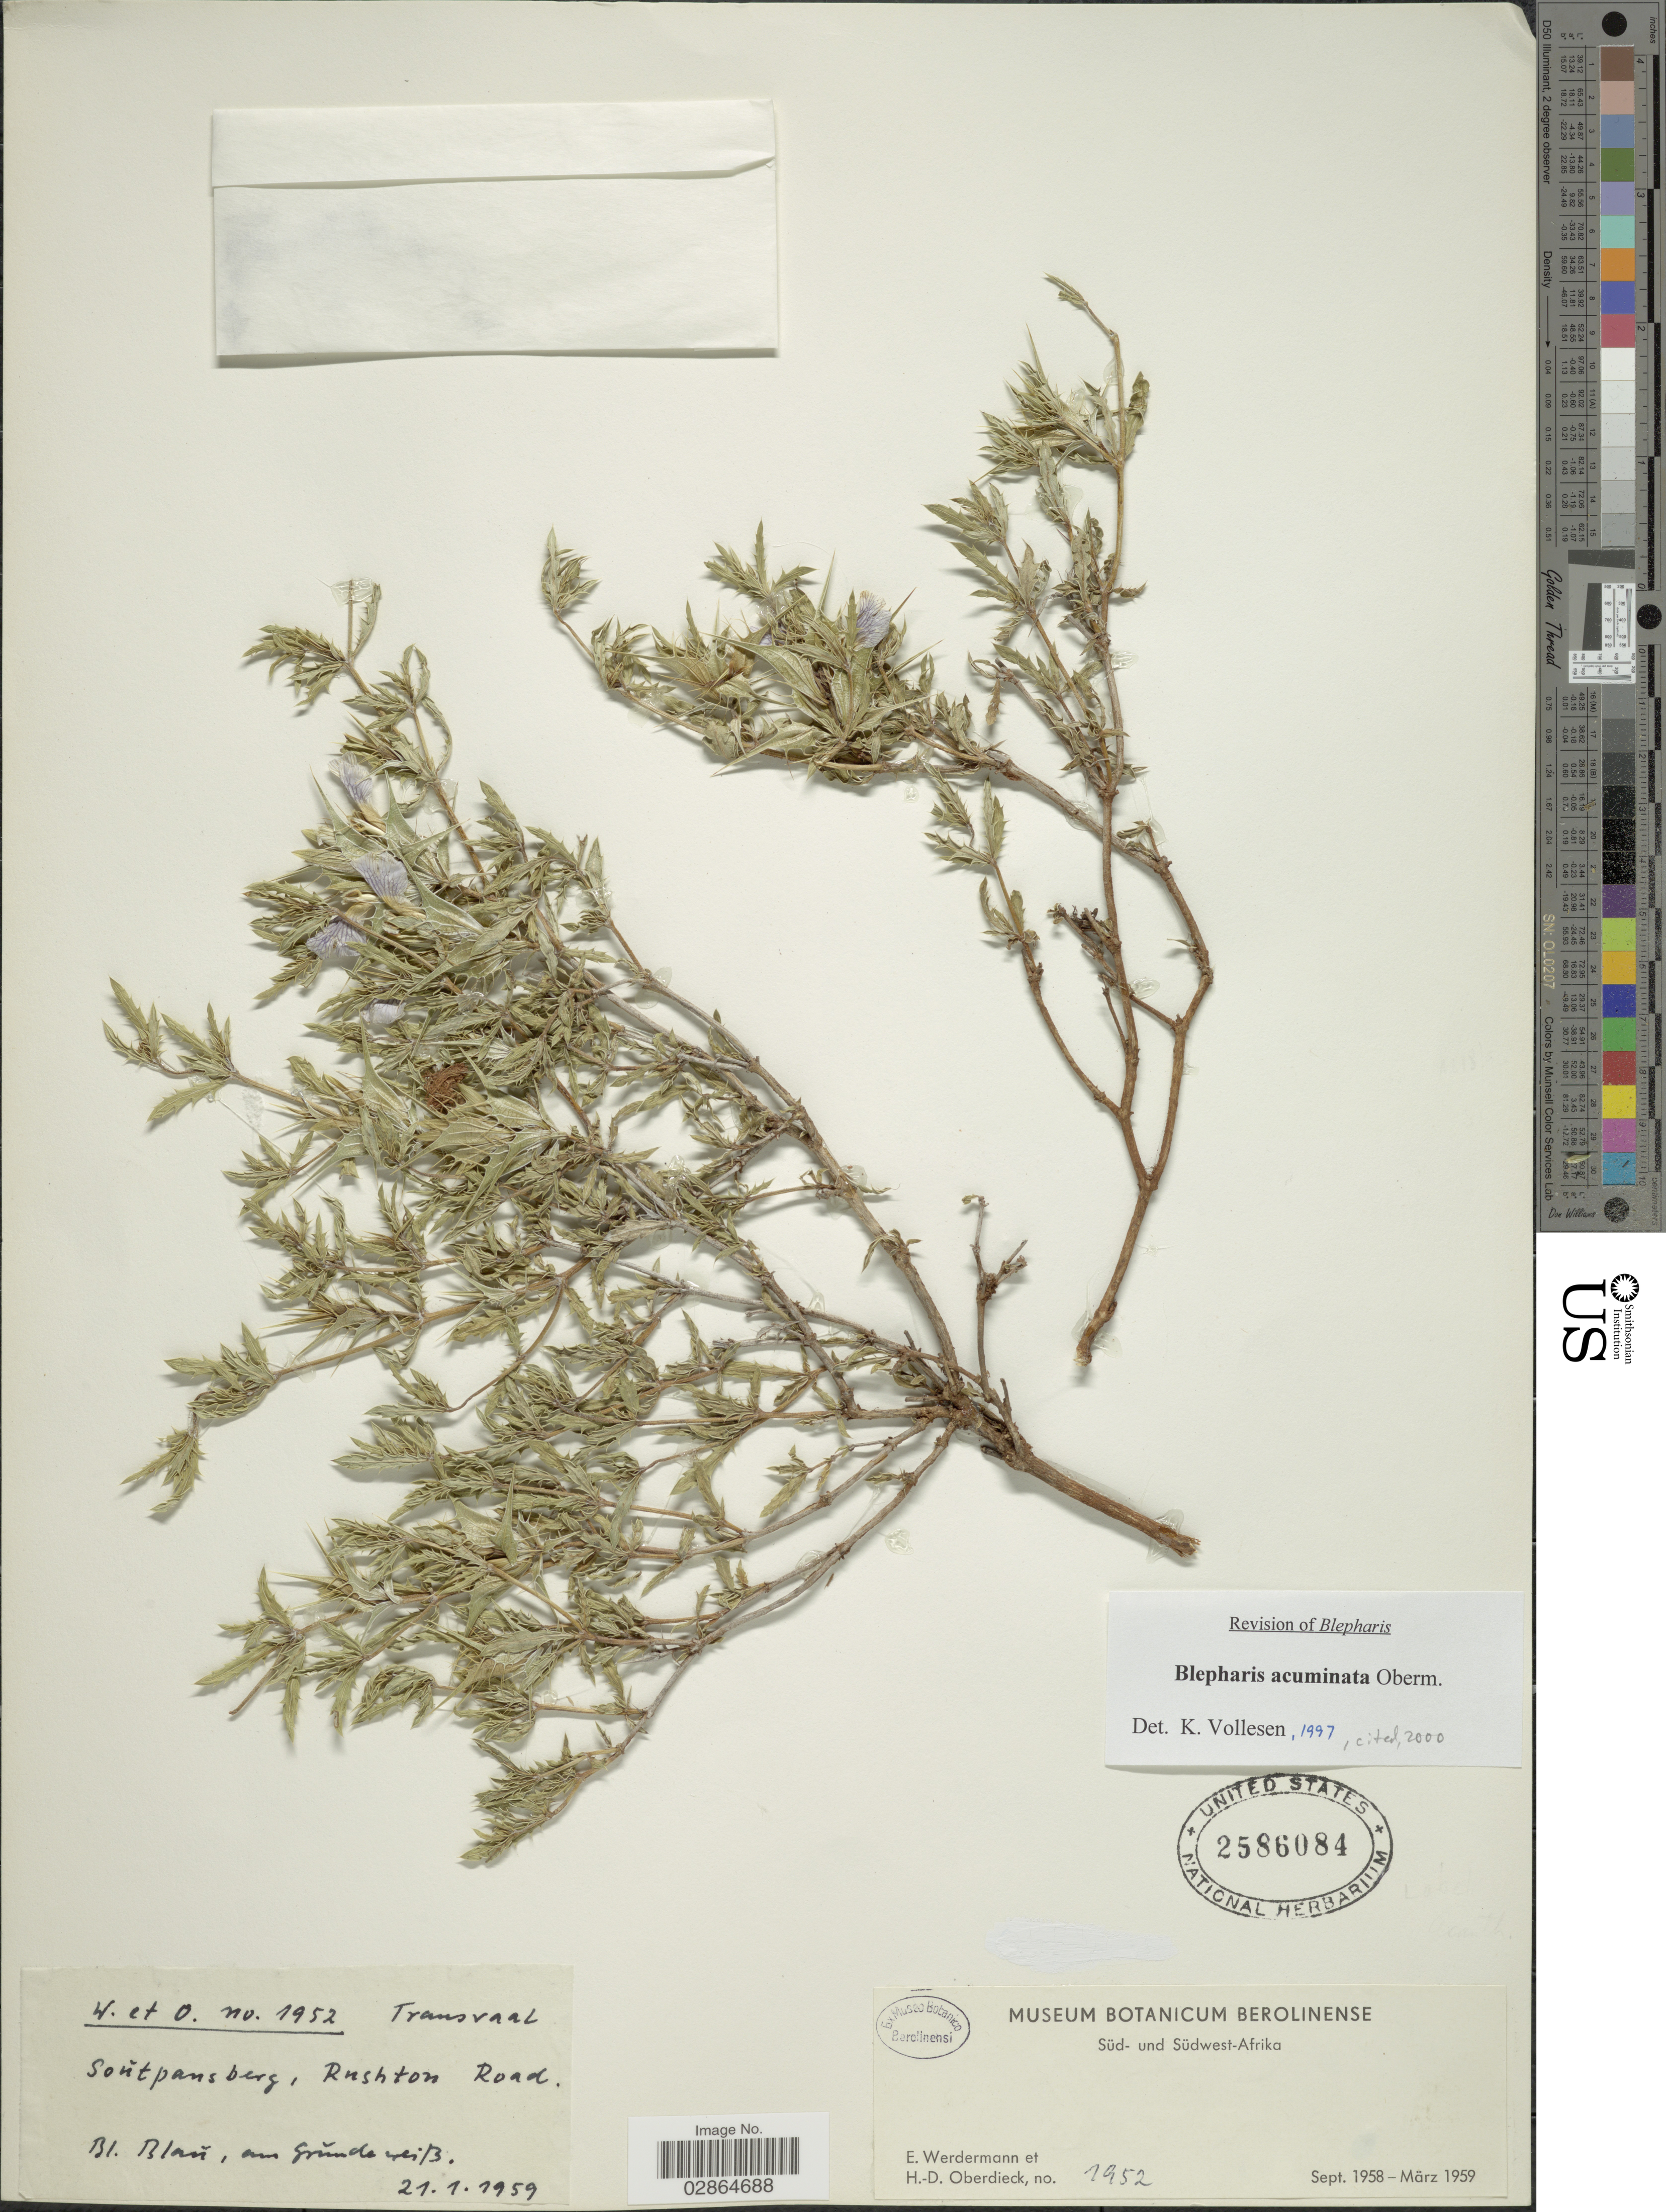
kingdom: Plantae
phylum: Tracheophyta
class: Magnoliopsida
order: Lamiales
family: Acanthaceae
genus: Blepharis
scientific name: Blepharis acuminata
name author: Oberm.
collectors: E. Werdermann & H. Oberdieck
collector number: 1952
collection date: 1959-01-21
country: South Africa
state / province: Limpopo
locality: Transvaal, Soûtpansberg, Rushton Road.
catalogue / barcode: US 2586084